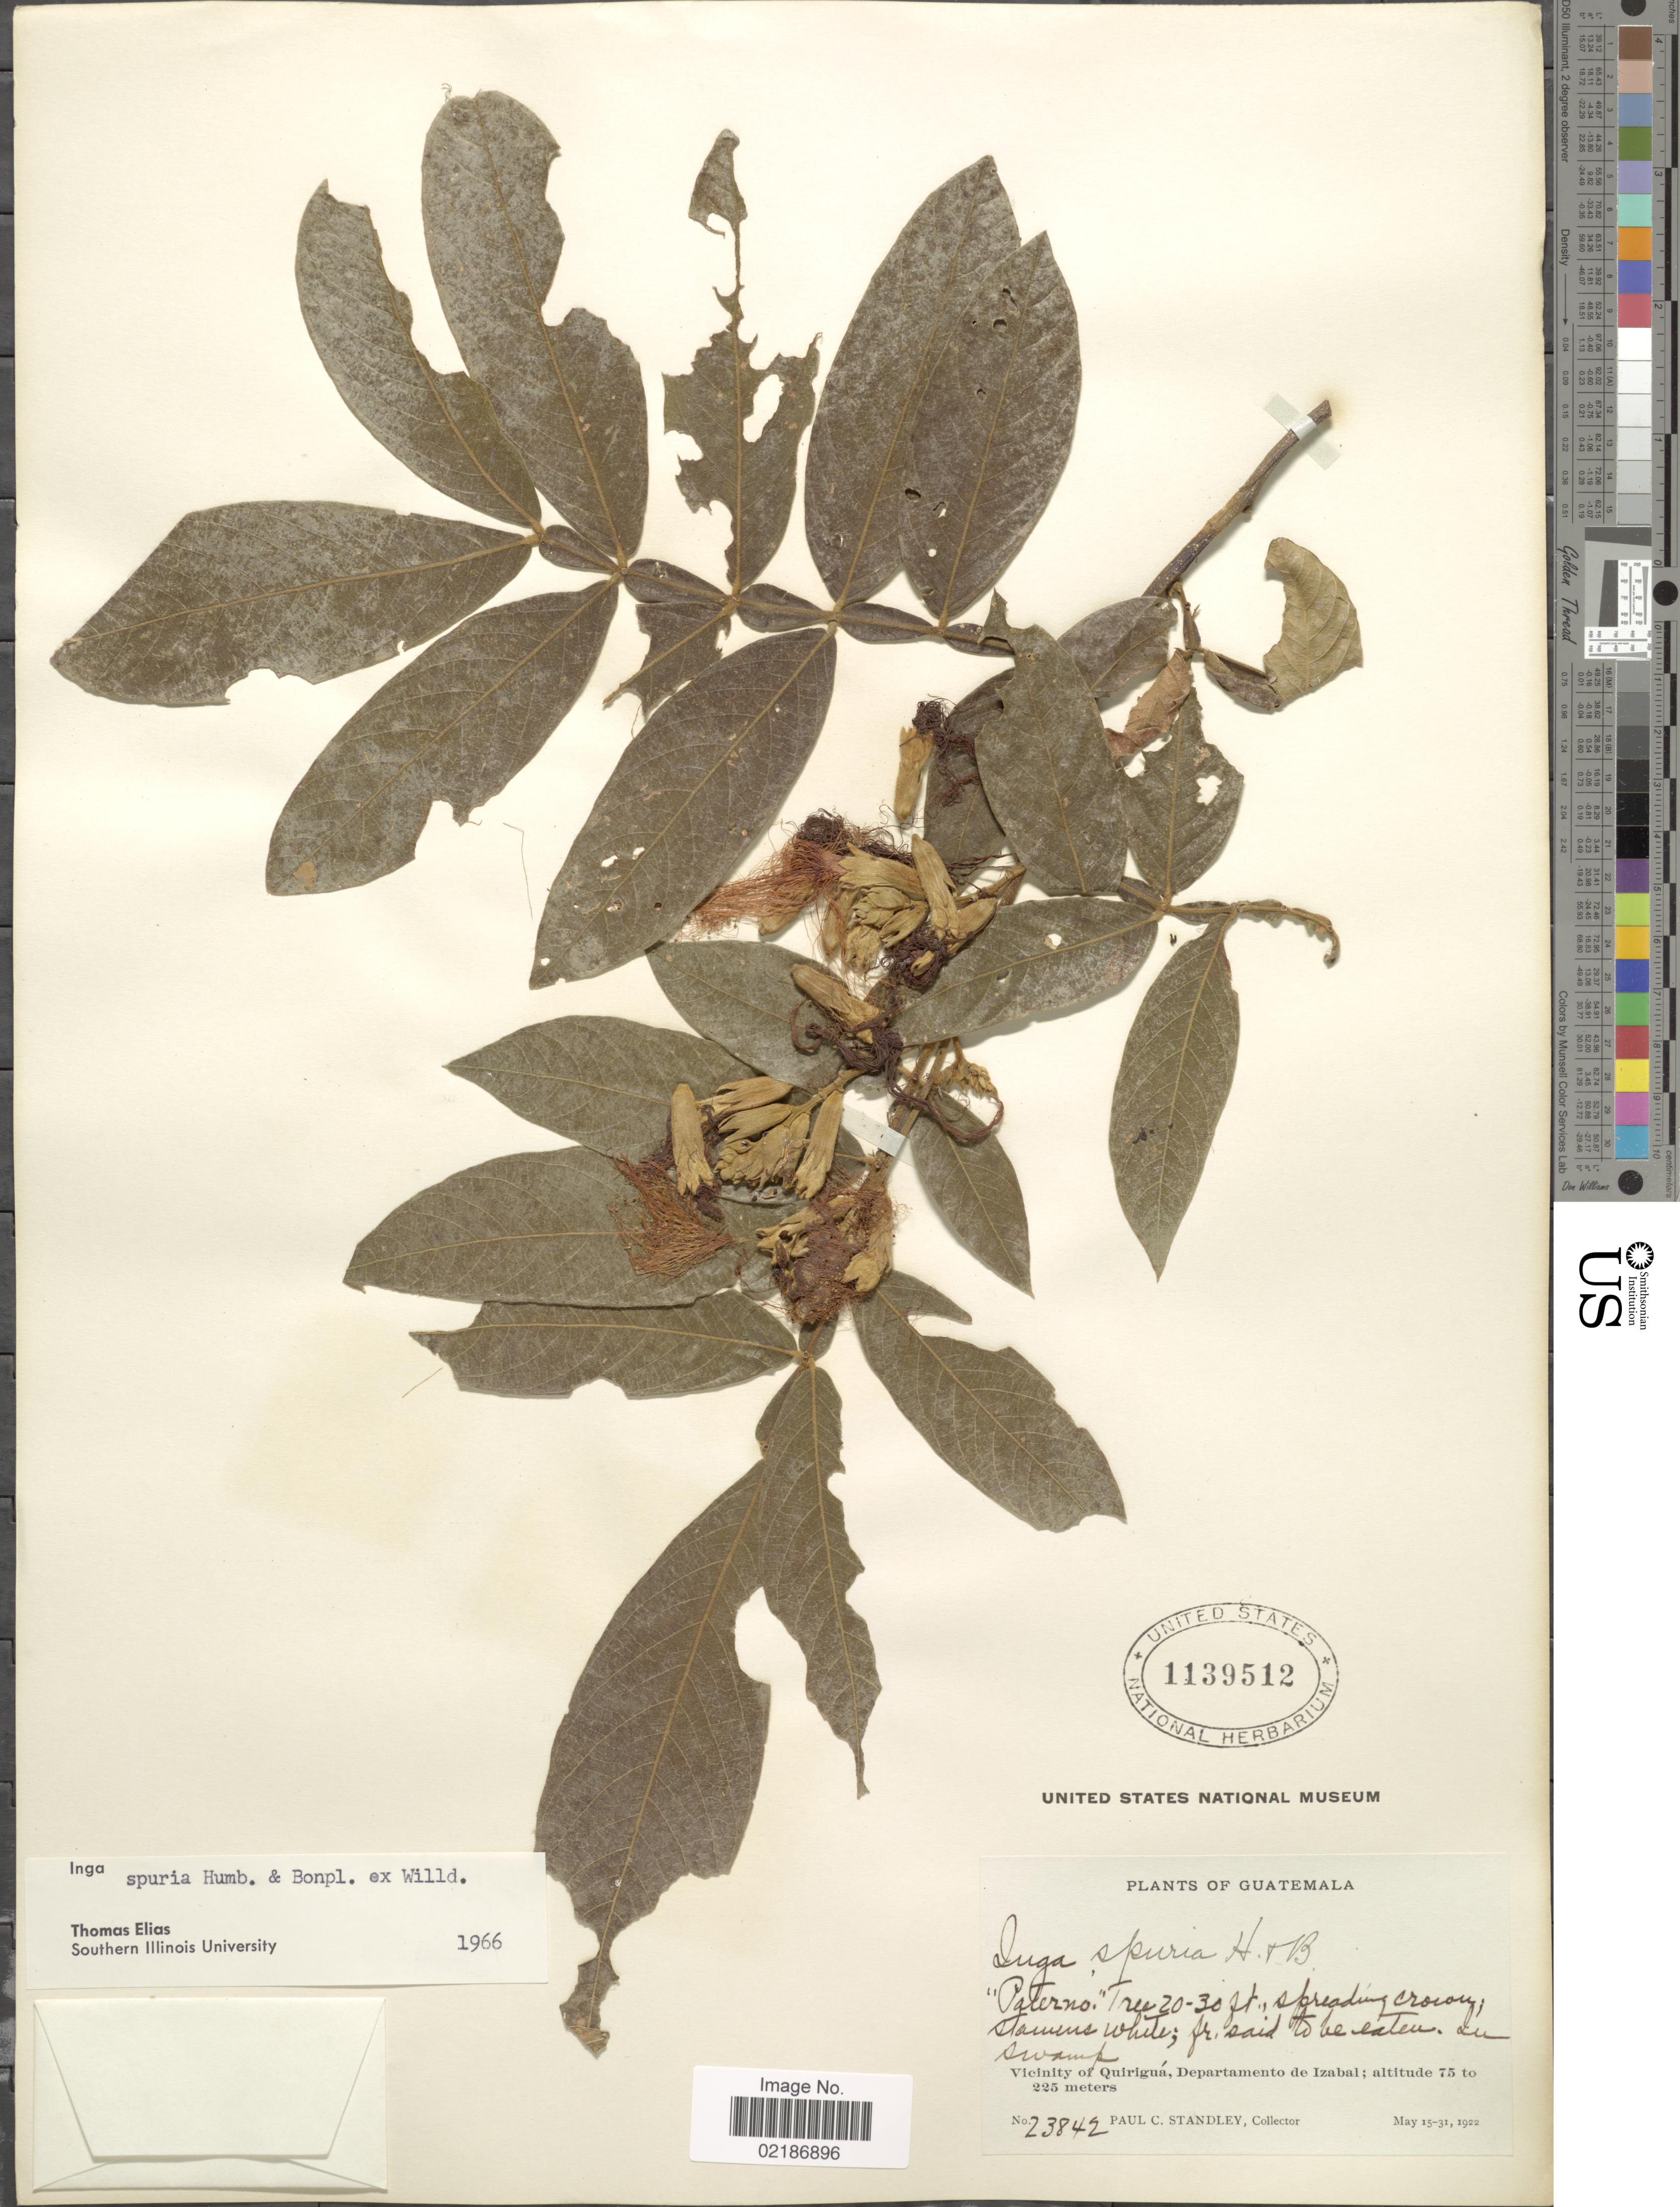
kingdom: Plantae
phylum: Tracheophyta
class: Magnoliopsida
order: Fabales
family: Fabaceae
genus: Inga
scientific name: Inga vera subsp. vera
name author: Willd.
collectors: P. C. Standley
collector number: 23842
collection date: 1922-05-15/1922-05-31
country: Guatemala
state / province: Izabal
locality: Vicinity of Quirigua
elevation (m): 75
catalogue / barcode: US 1139512